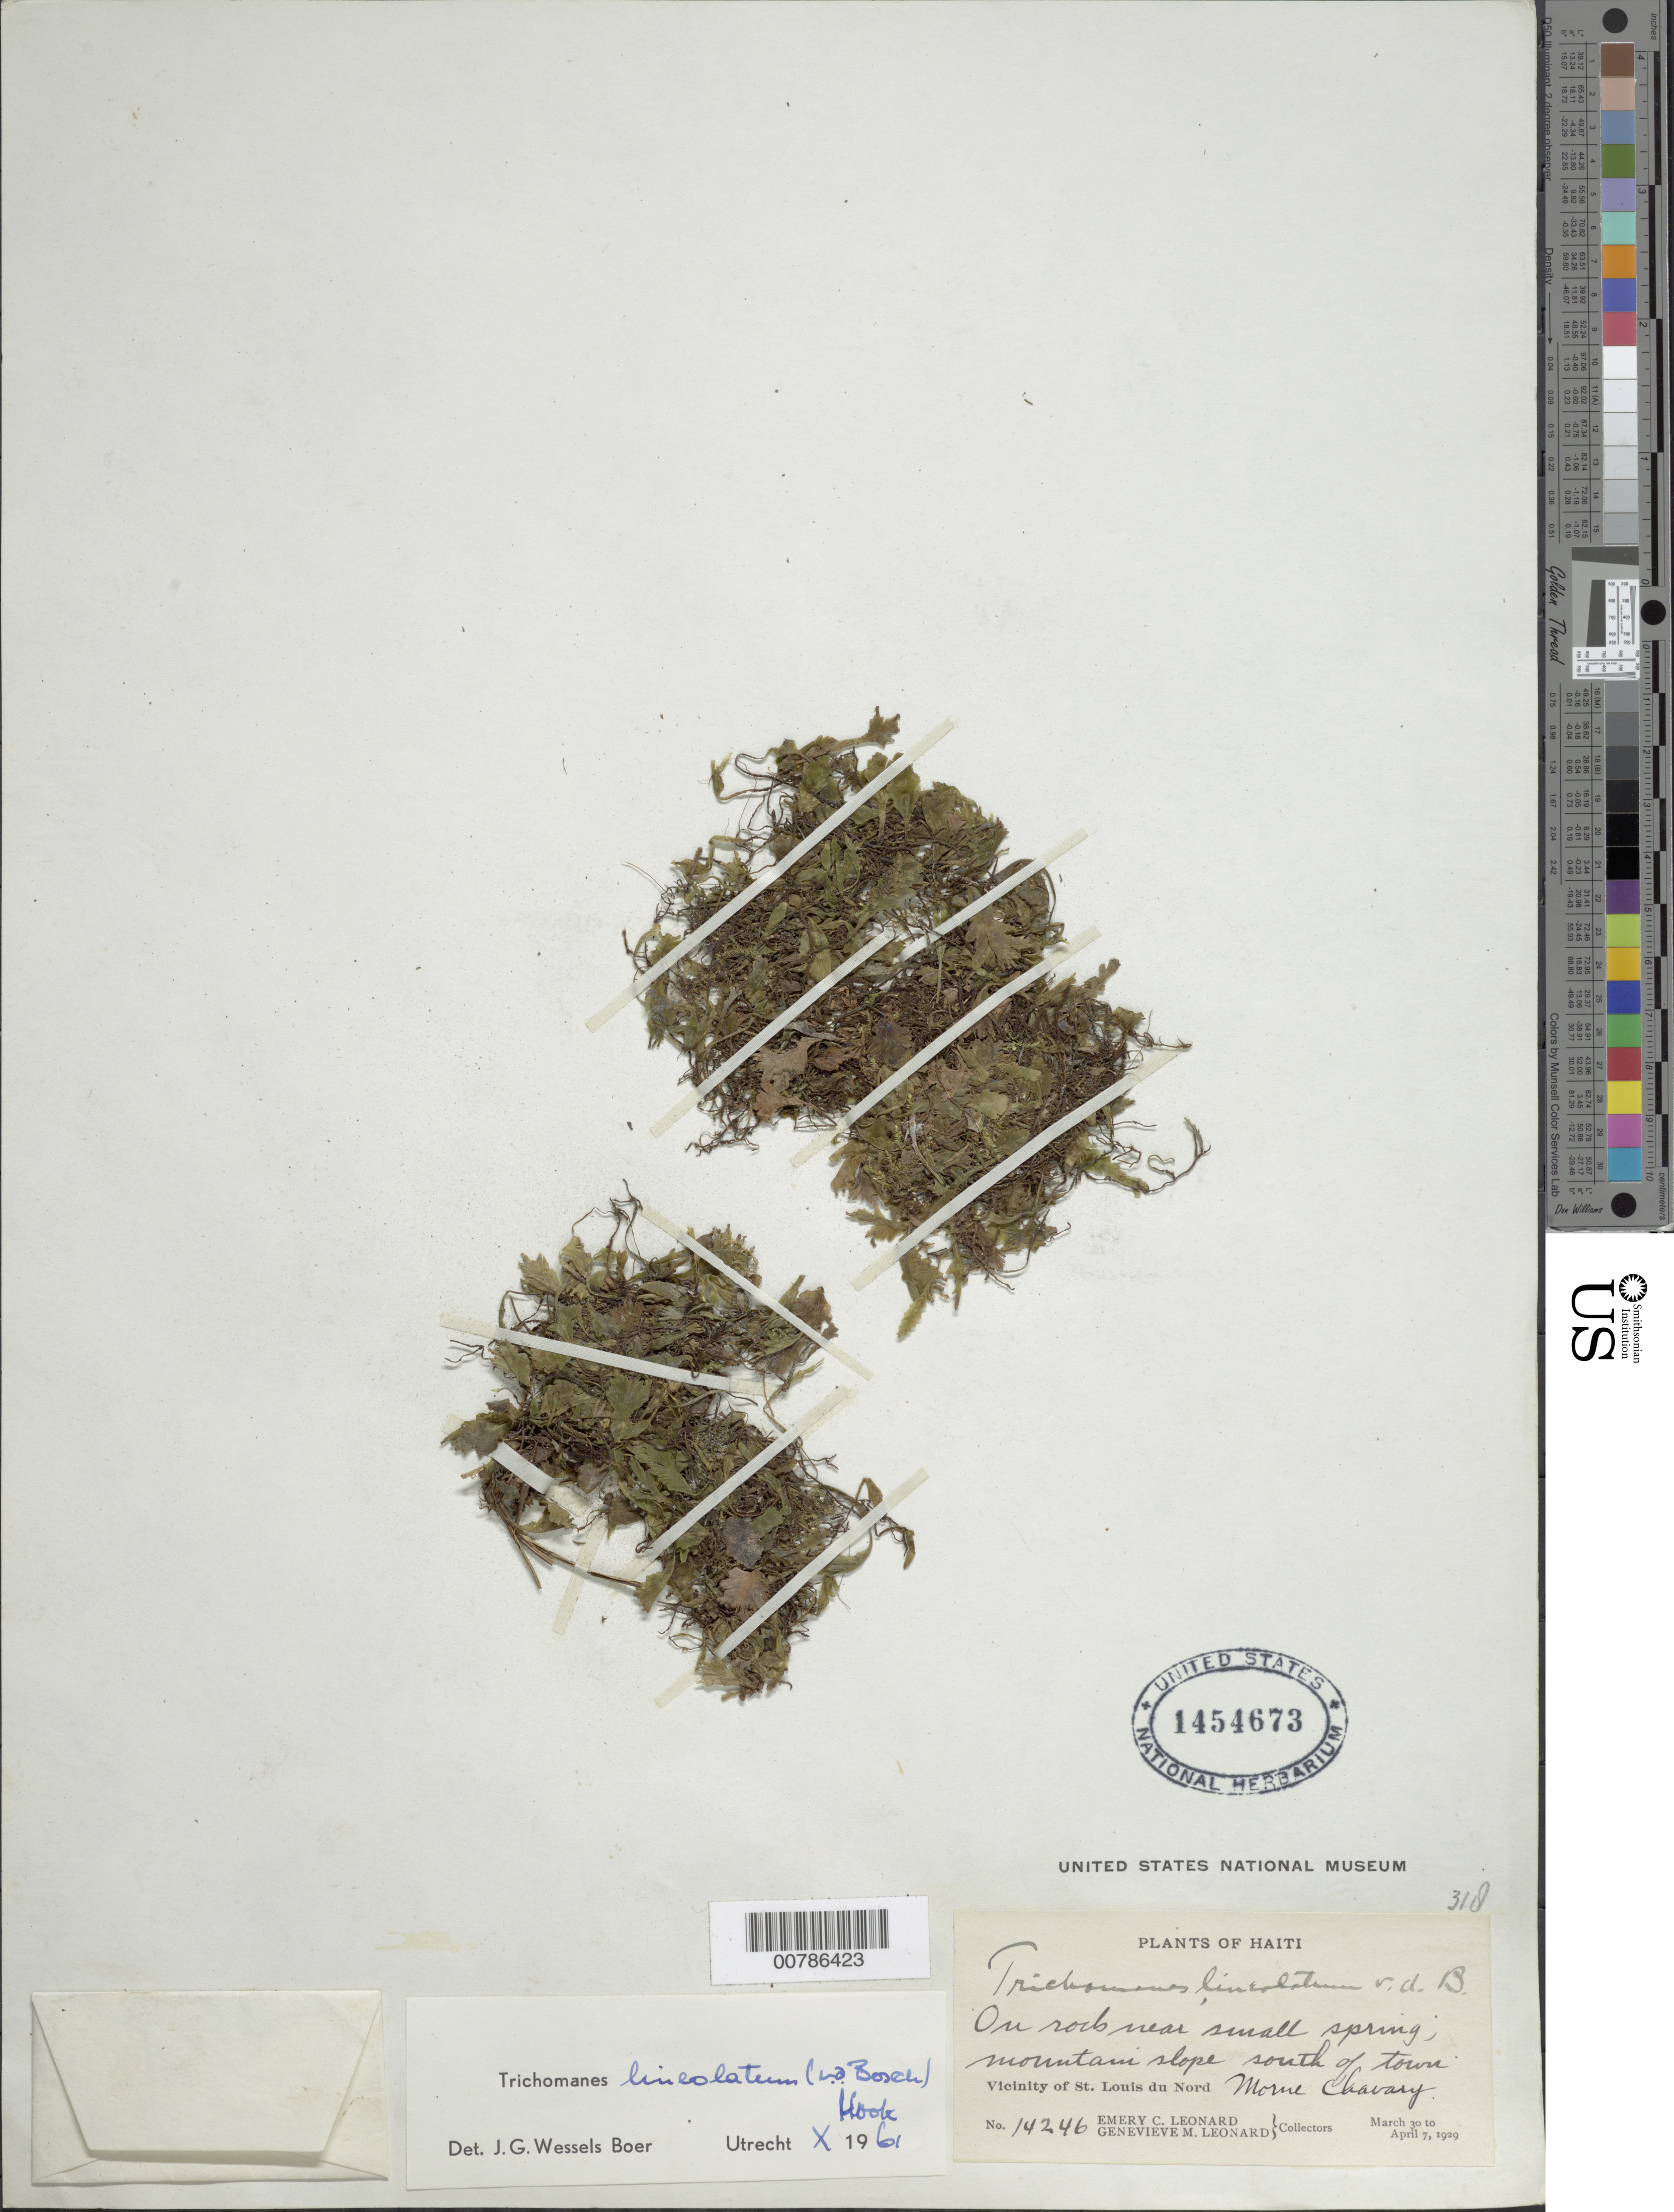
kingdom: Plantae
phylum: Tracheophyta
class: Polypodiopsida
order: Hymenophyllales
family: Hymenophyllaceae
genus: Didymoglossum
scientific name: Didymoglossum lineolatum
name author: Bosch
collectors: E. C. Leonard & G. M. Leonard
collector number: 14246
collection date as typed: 30 Mar 1929 07 Apr 1929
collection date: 1929-03-30/1929-04-07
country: Haiti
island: Hispaniola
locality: St. Louis du Nord, vicinity, Morne Chavary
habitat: On rock near small spring, mountain slope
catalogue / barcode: US 1454673